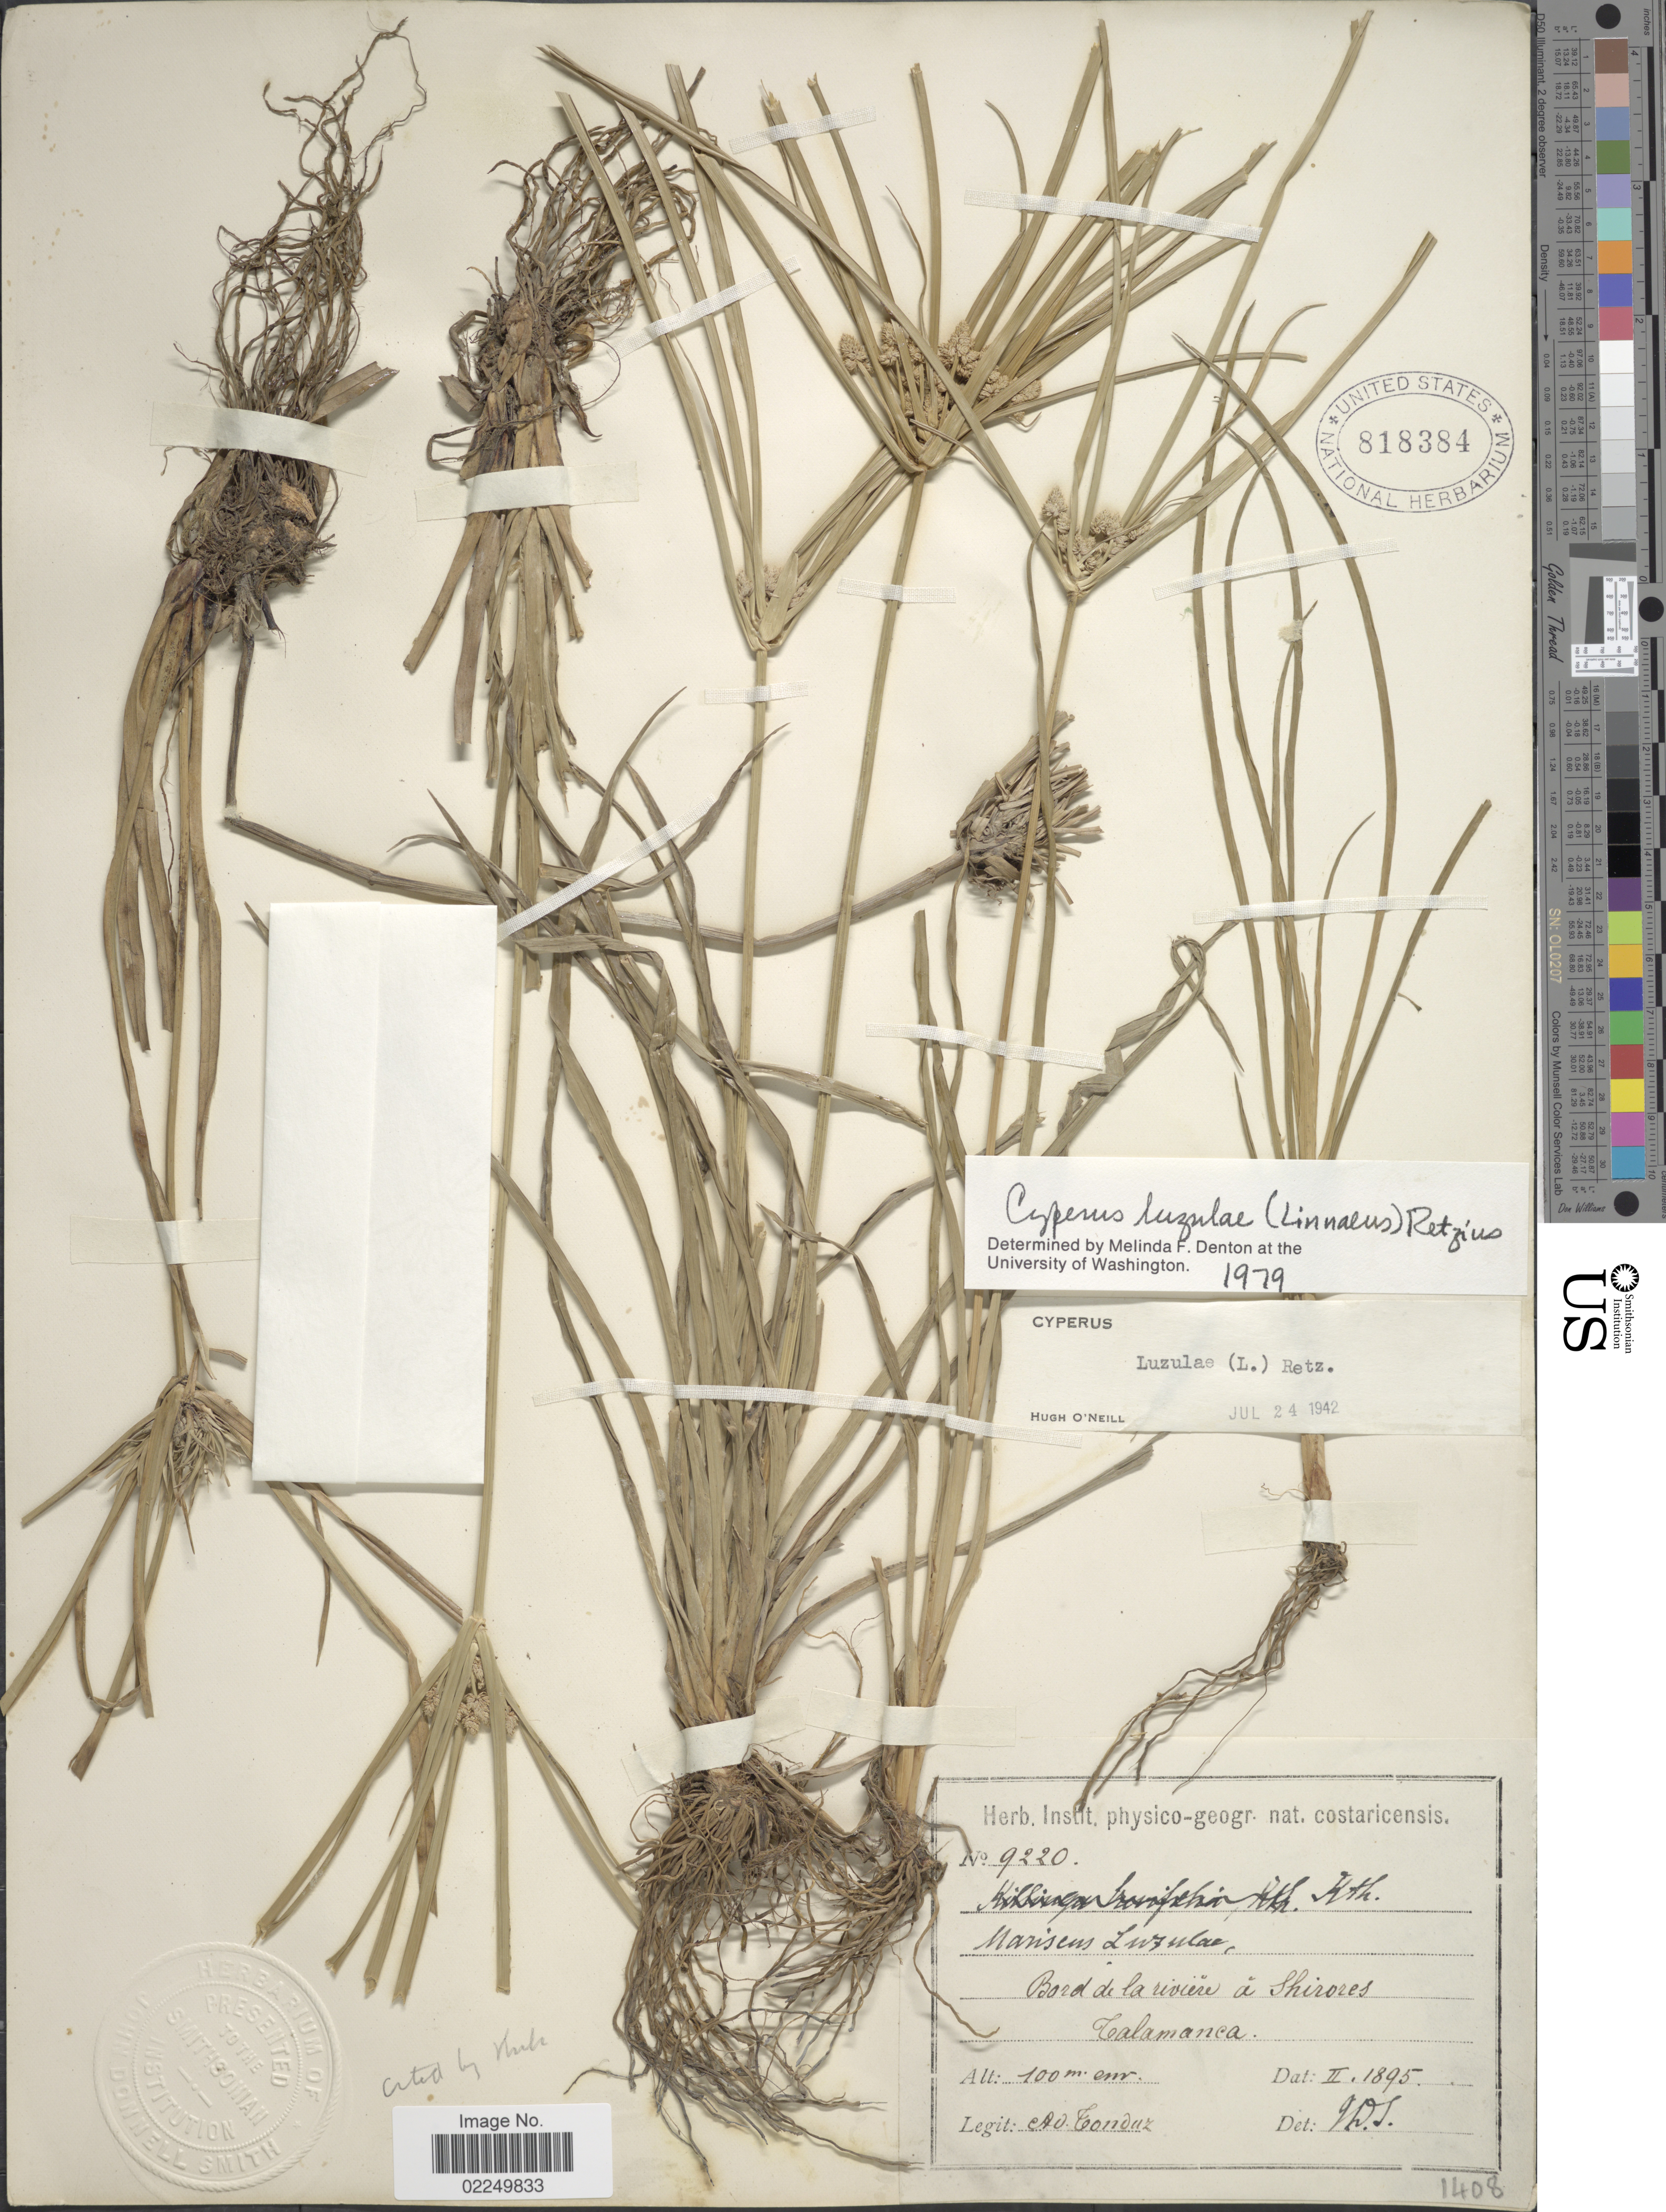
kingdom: Plantae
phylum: Tracheophyta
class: Liliopsida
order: Poales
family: Cyperaceae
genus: Cyperus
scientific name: Cyperus luzulae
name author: (L.) Rottb. ex Retz.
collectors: A. Tonduz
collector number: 9220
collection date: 1895-02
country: Costa Rica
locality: Bord de la riviere a Shirores, Talamanca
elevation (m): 100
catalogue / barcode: US 818384